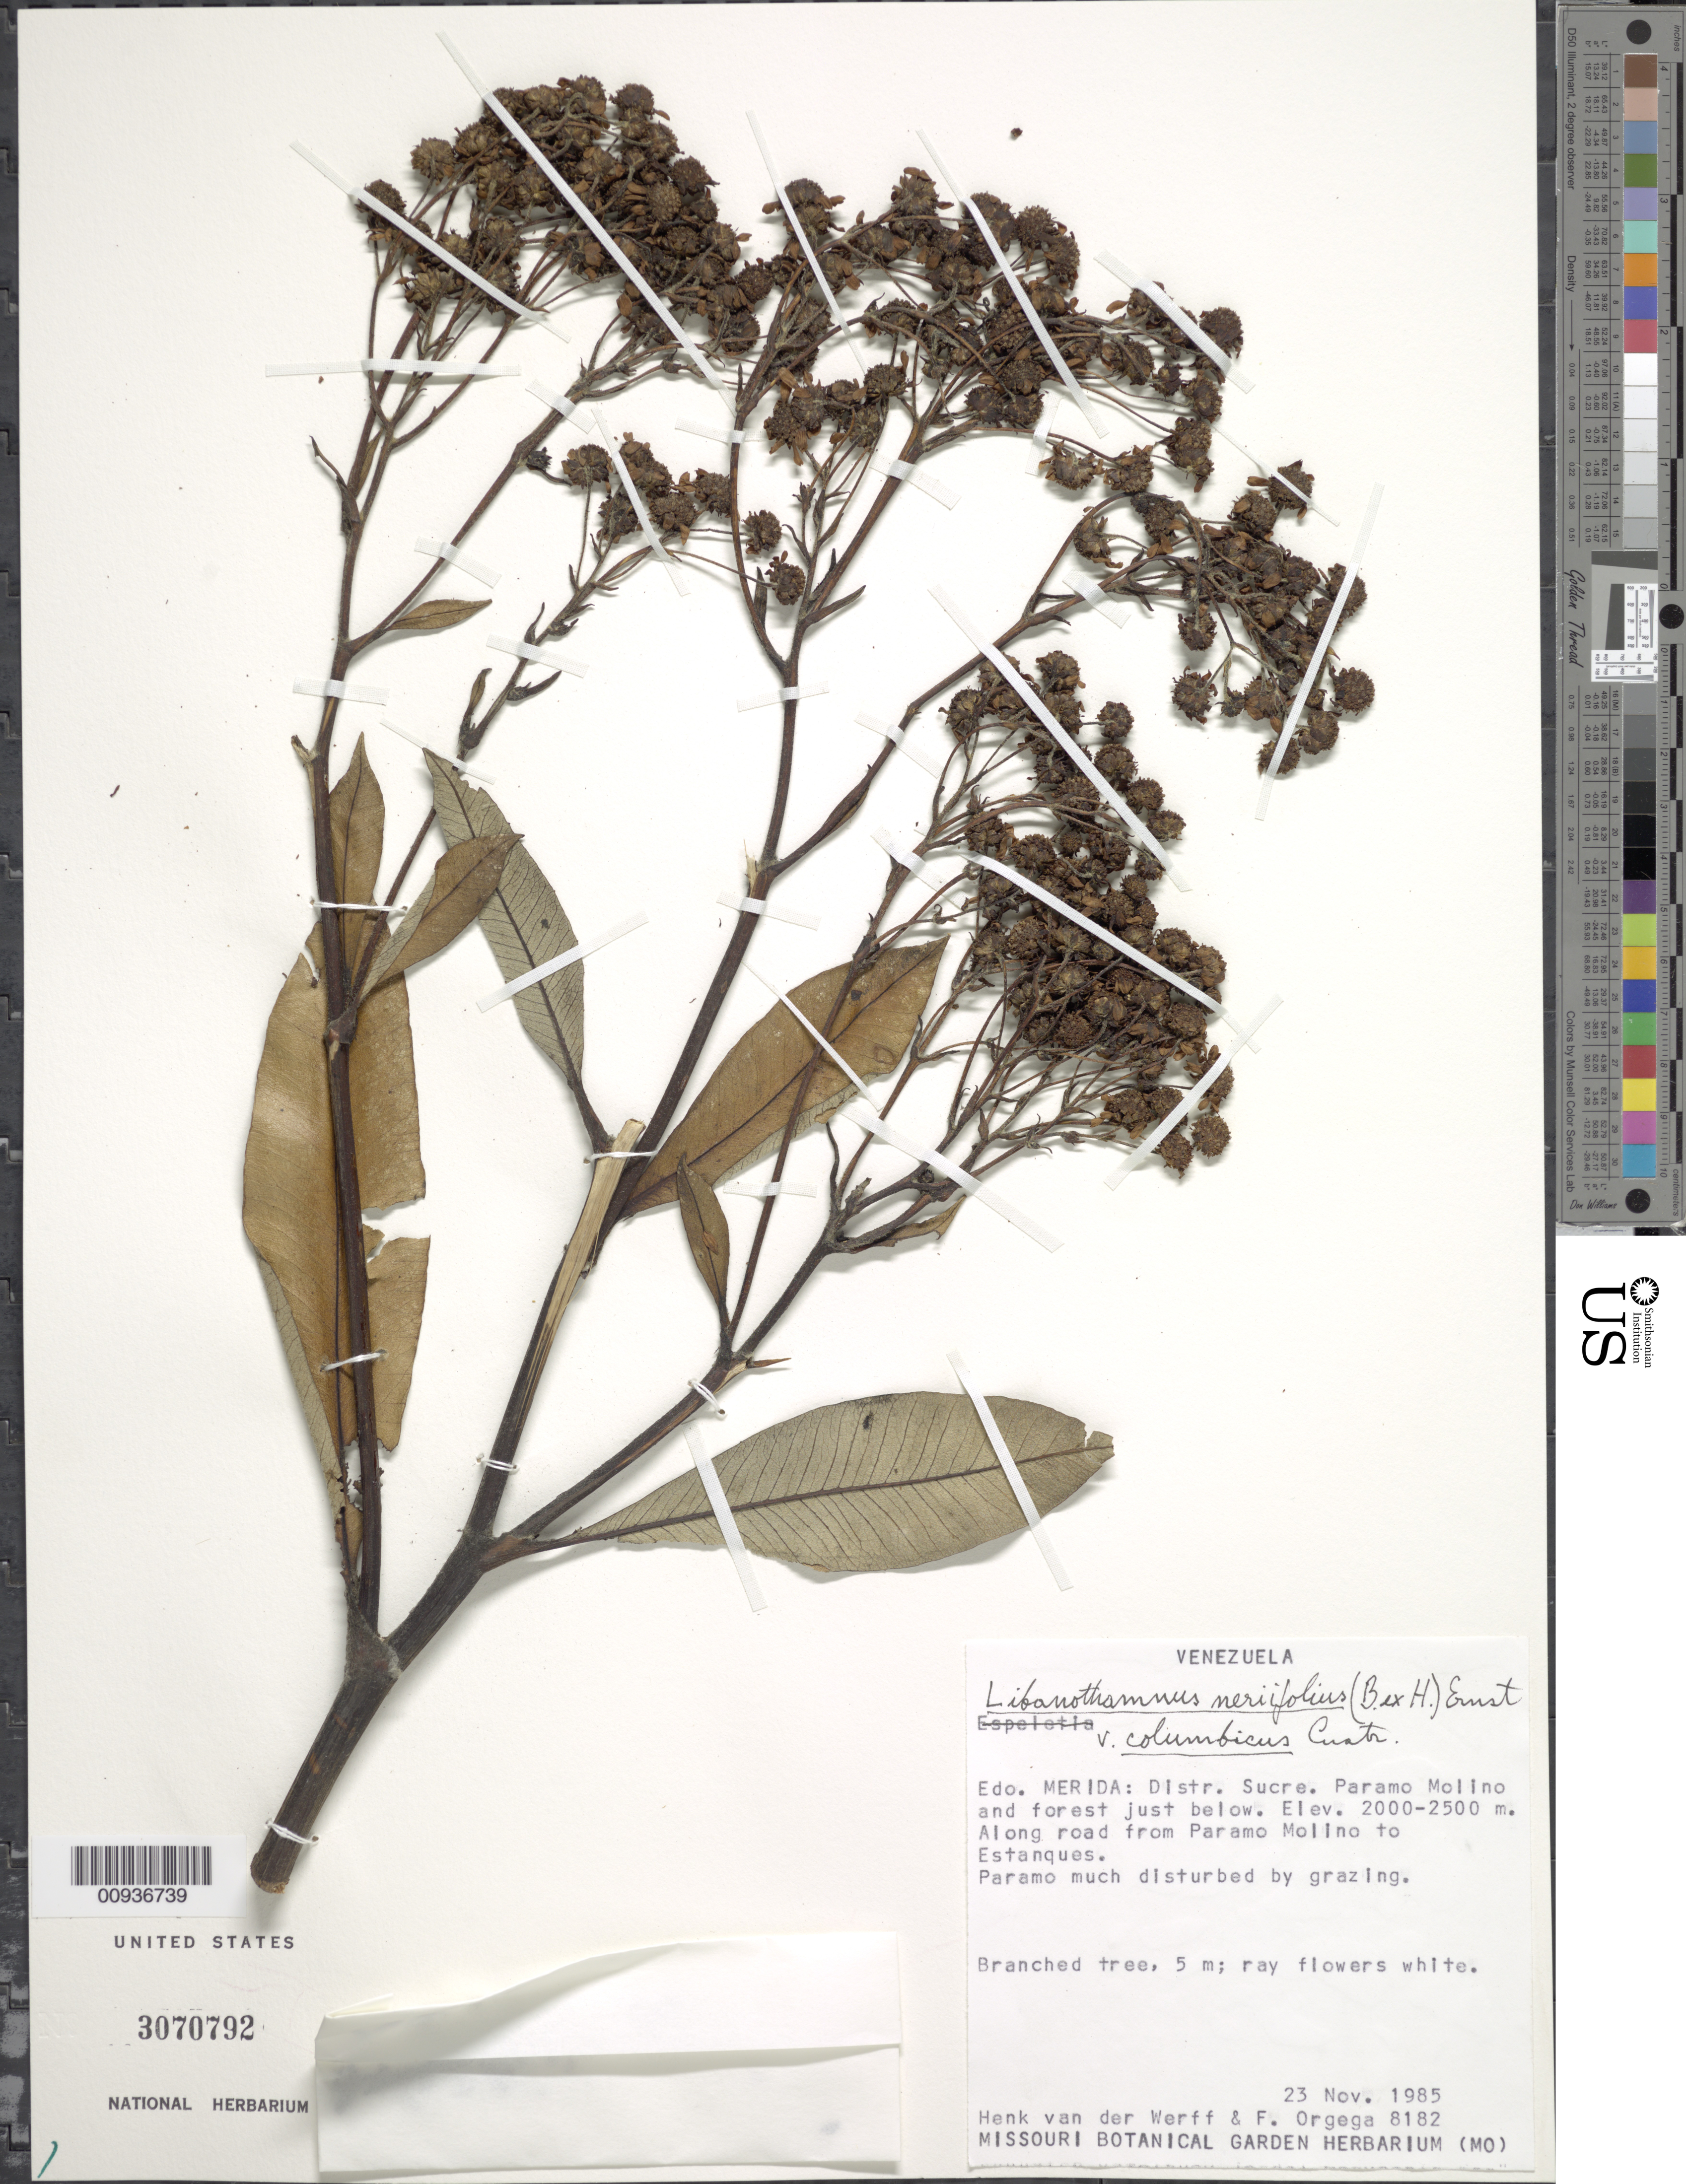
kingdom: Plantae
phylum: Tracheophyta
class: Magnoliopsida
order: Asterales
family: Asteraceae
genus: Libanothamnus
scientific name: Libanothamnus neriifolius var. columbicus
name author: (Cuatrec.) Cuatrec.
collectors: H. van der Werff & F. J. Ortega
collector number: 8182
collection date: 1985-11-23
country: Venezuela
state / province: Mérida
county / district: Sucre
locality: Páramo Molino and forest just below. Along road from páramo Molino to Estanques.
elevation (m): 2000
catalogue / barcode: US 3070792